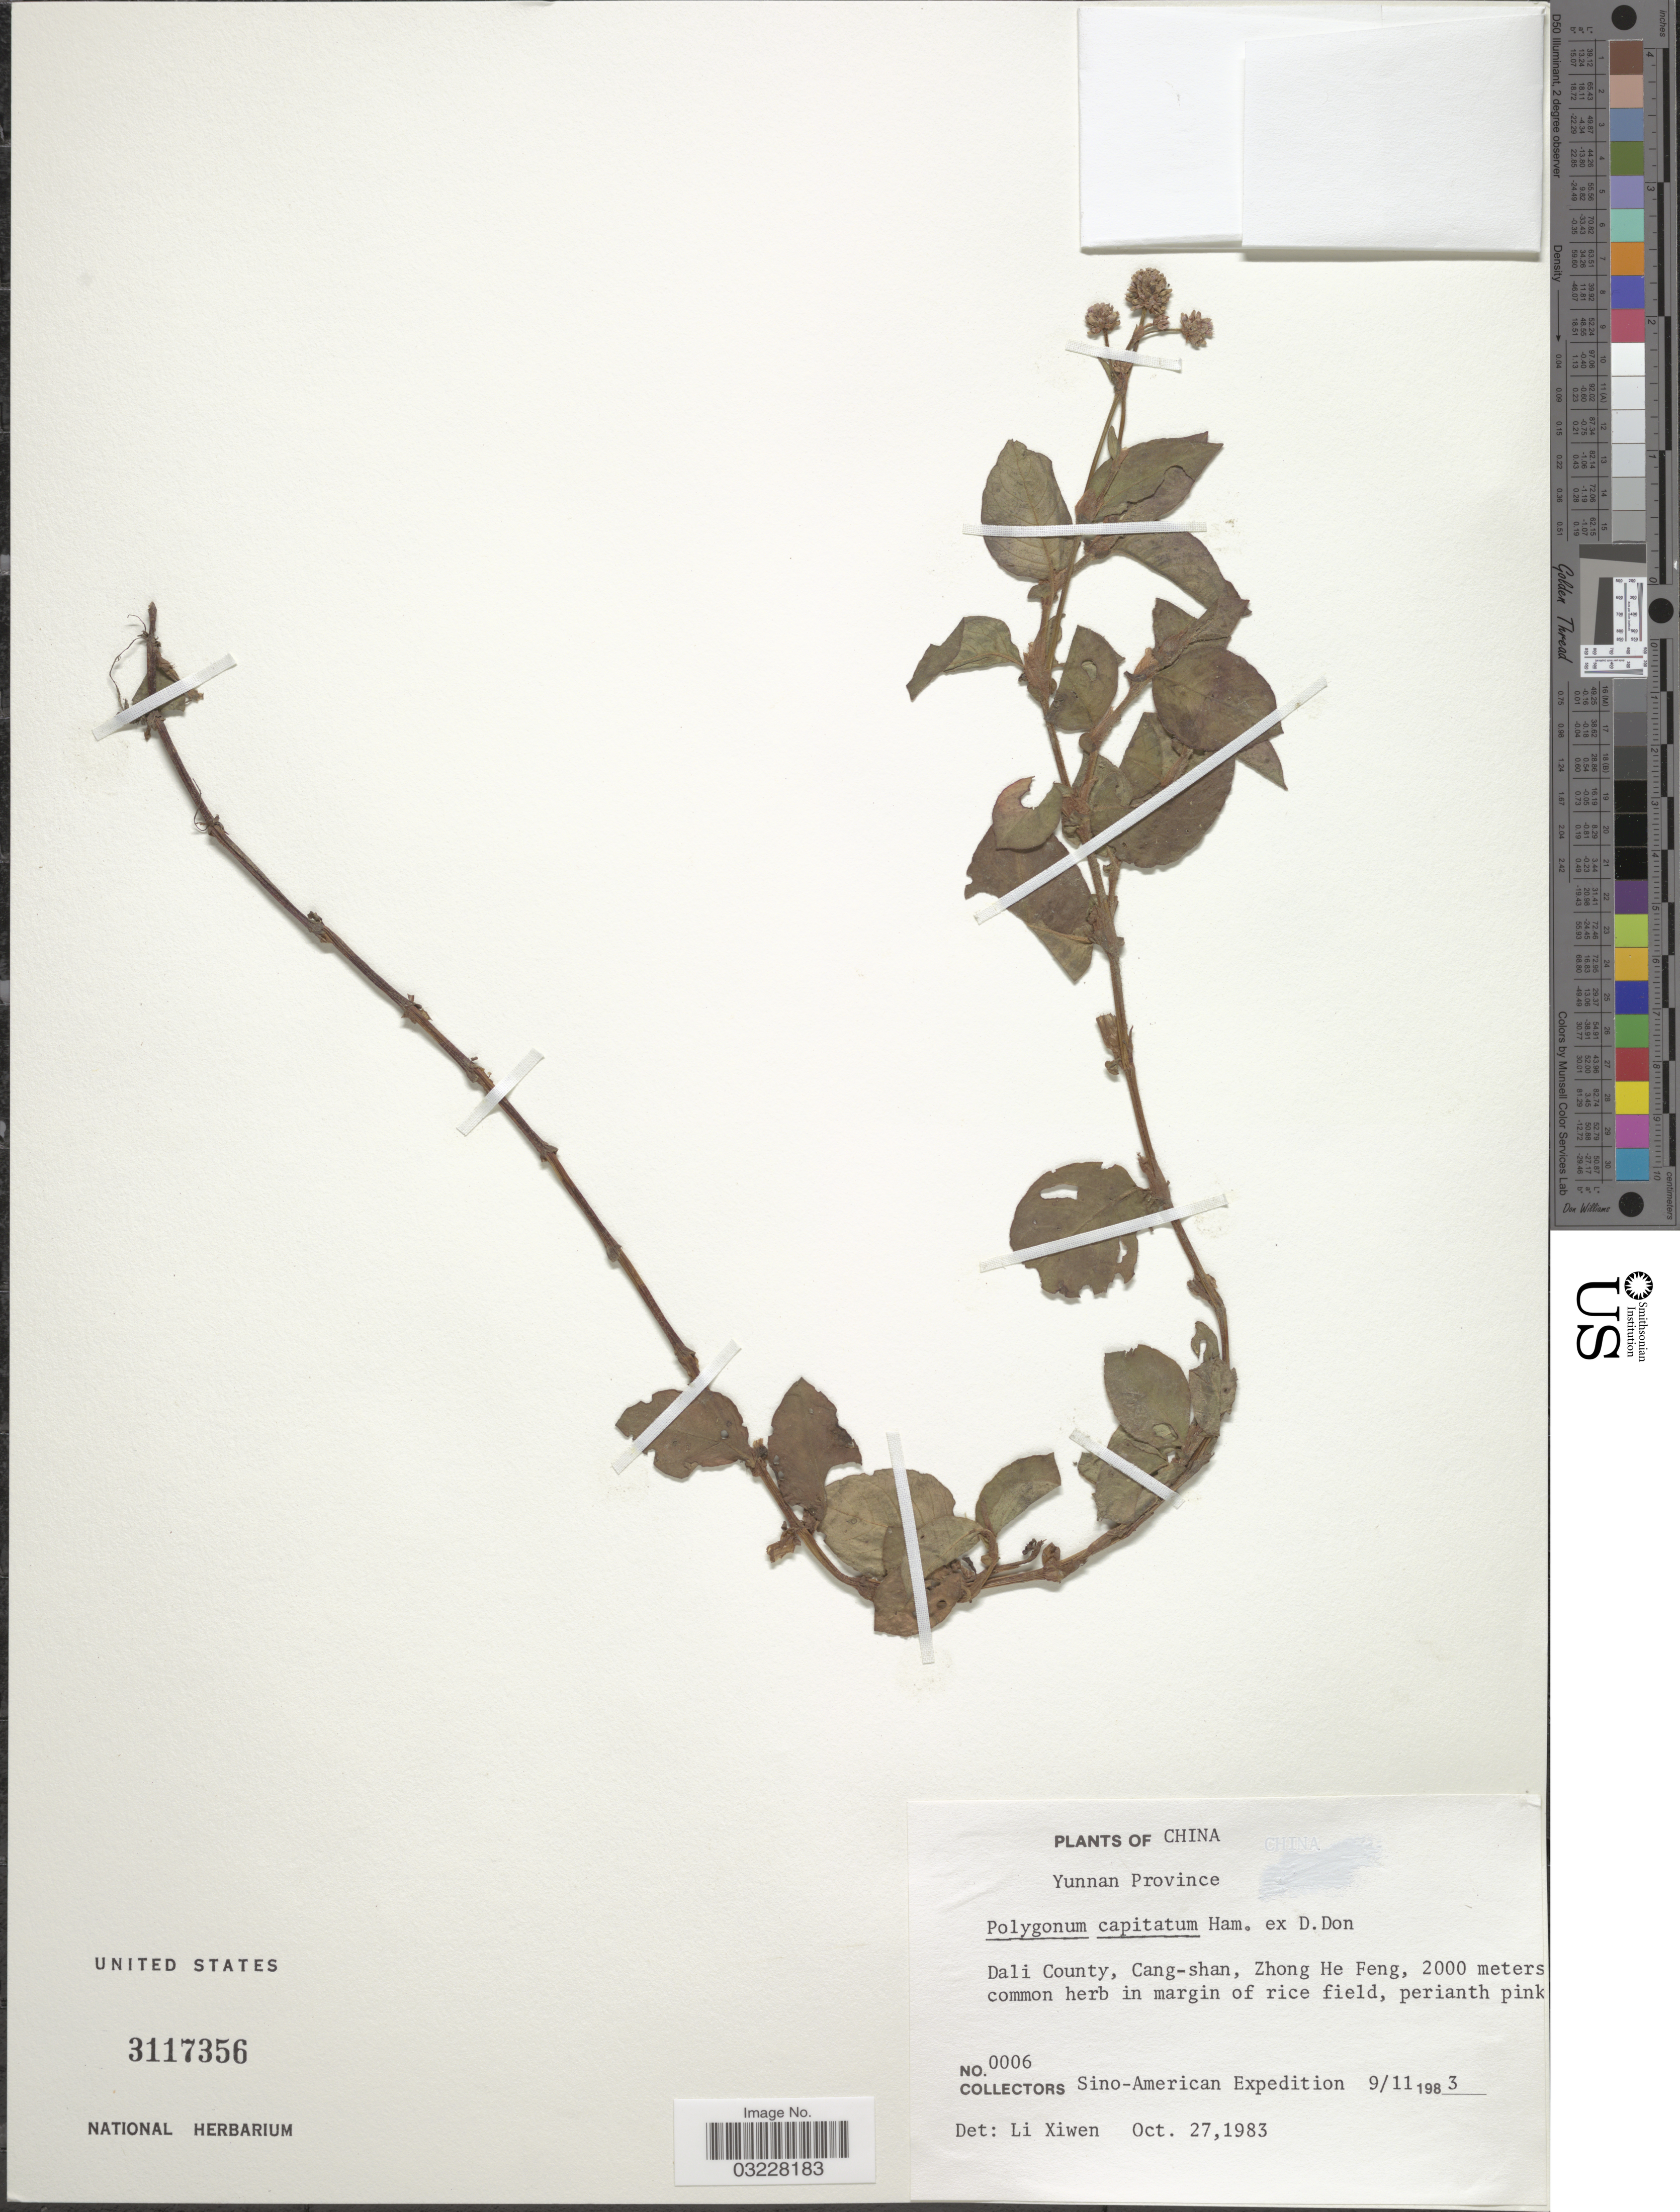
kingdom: Plantae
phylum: Tracheophyta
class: Magnoliopsida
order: Caryophyllales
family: Polygonaceae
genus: Polygonum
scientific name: Polygonum capitatum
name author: Buch.-Ham. ex D. Don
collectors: Sino-American Expedition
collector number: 0006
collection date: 1983-11-09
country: China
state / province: Yunnan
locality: Dali County, Cang-shan, Zhong He Feng.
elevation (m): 2000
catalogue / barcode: US 3117356